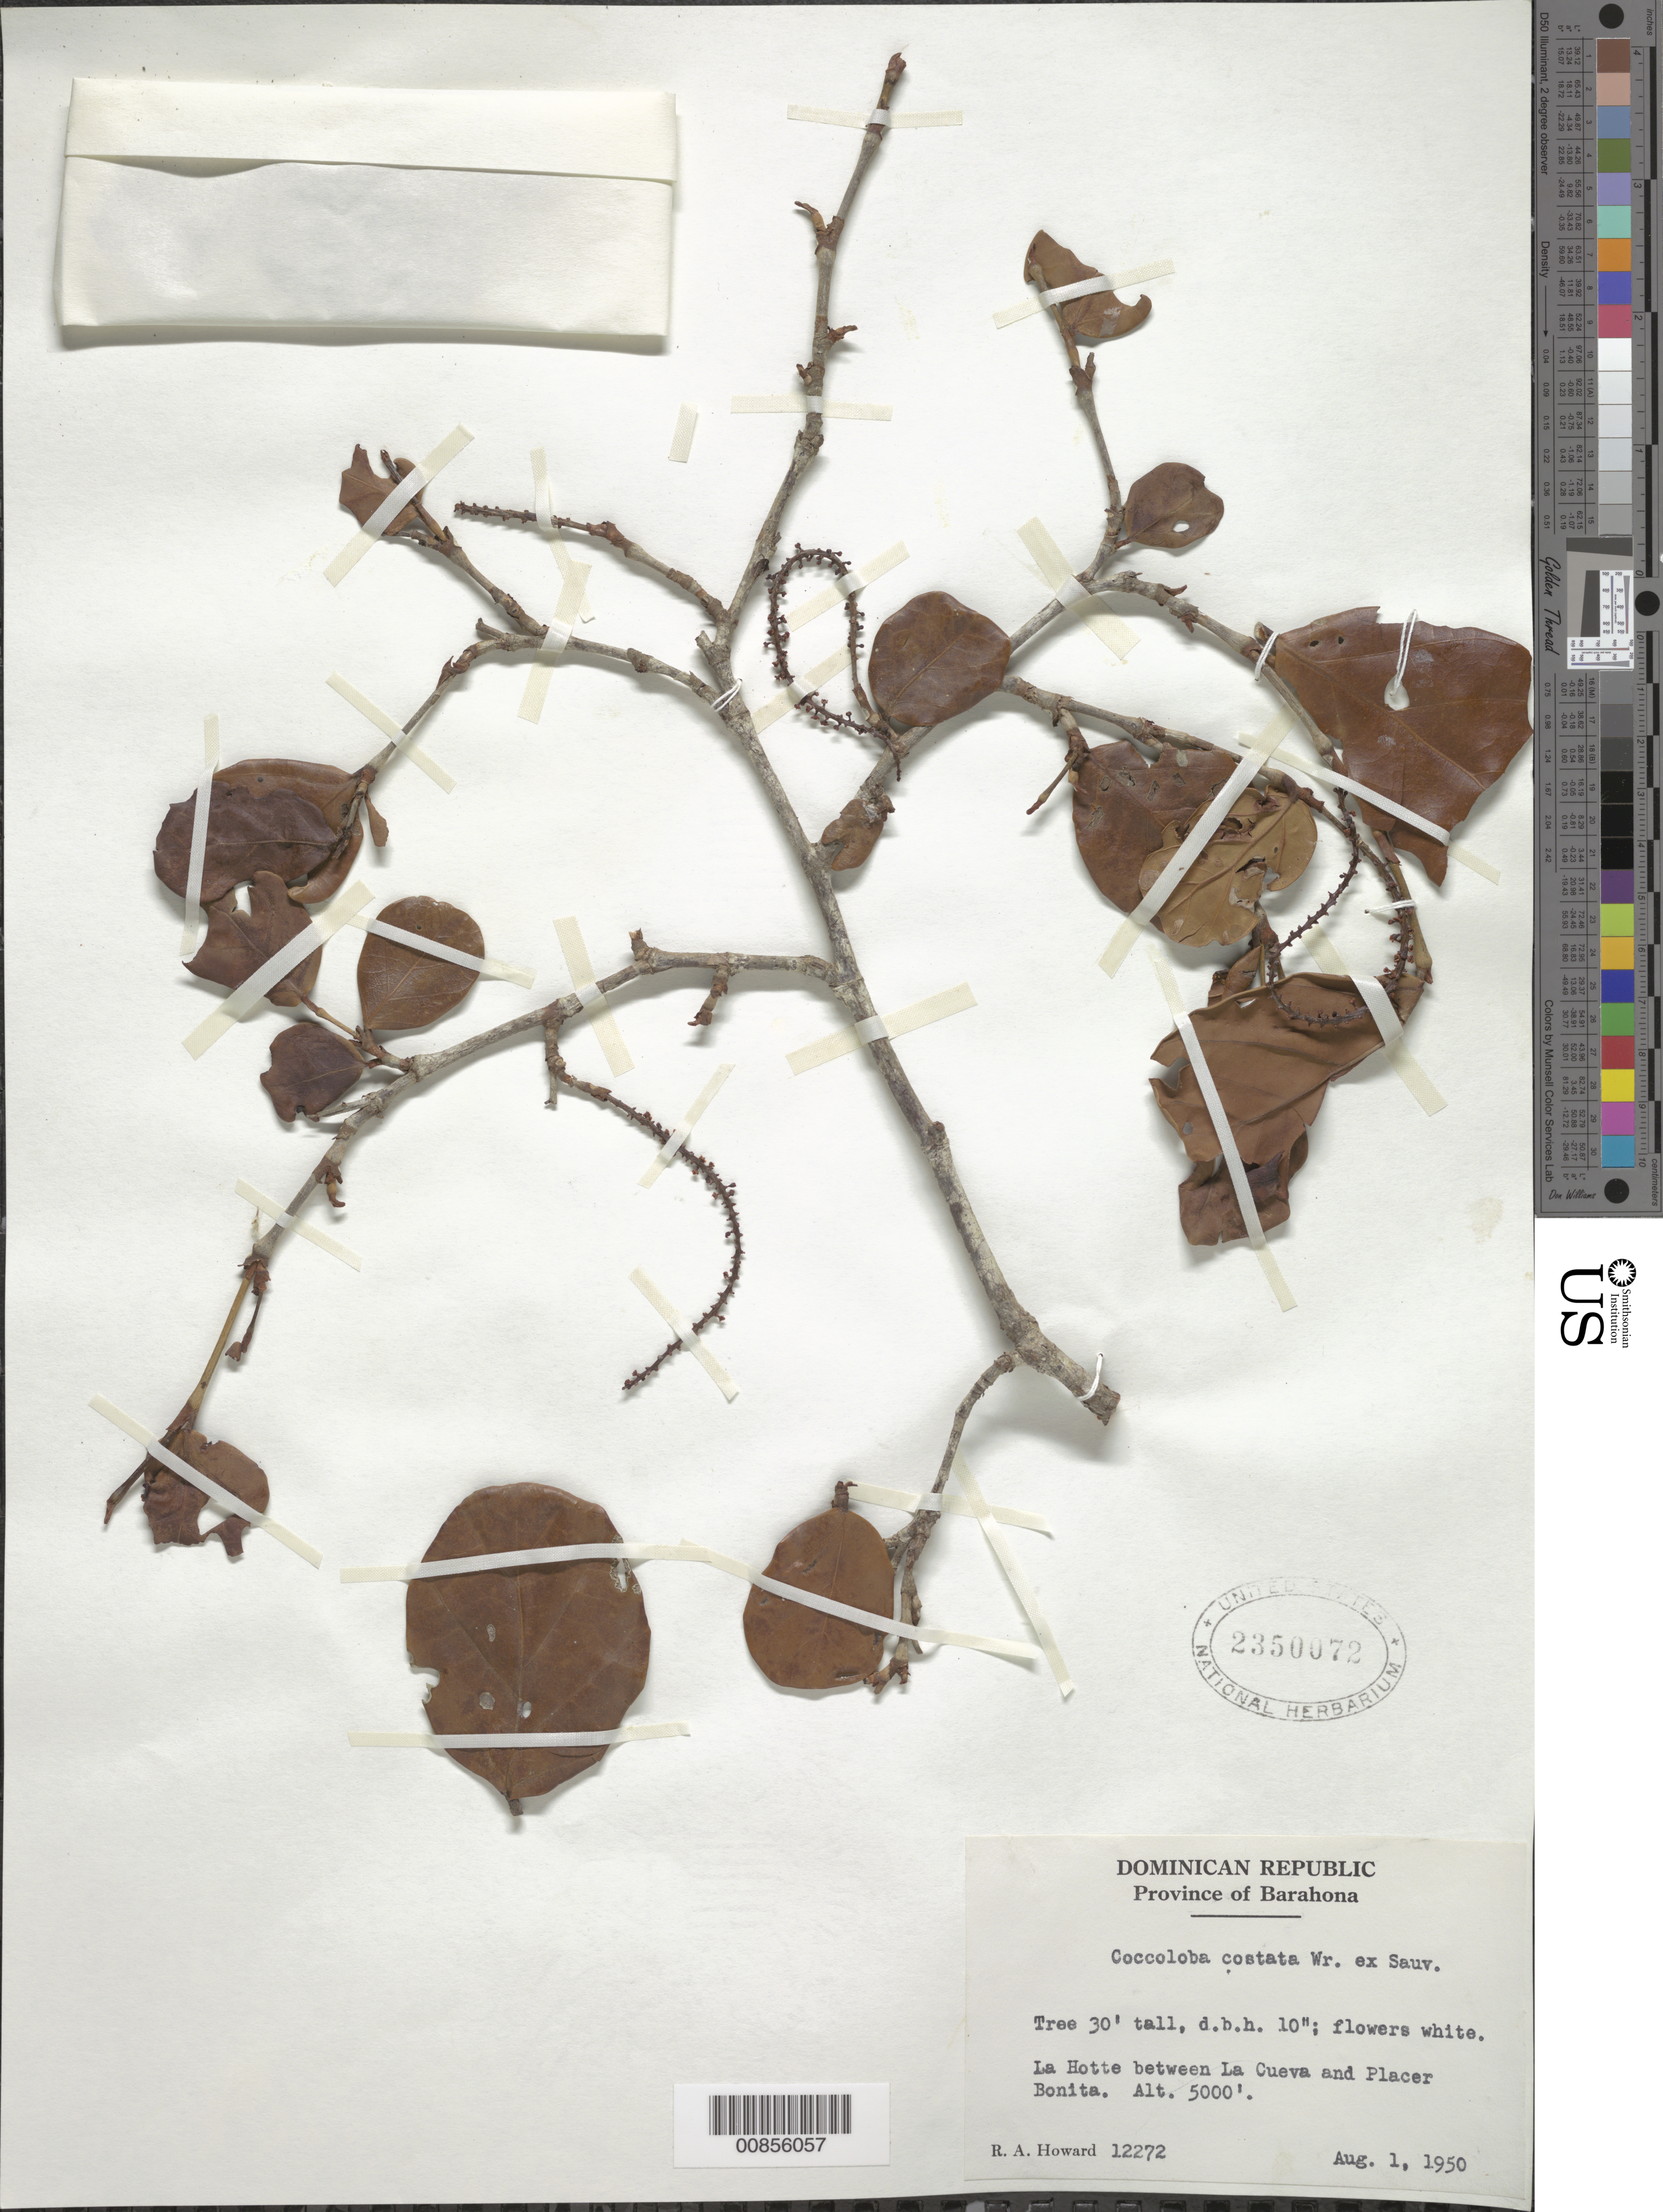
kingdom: Plantae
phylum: Tracheophyta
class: Magnoliopsida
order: Caryophyllales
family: Polygonaceae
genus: Coccoloba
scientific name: Coccoloba costata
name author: C. Wright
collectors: R. A. Howard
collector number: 12272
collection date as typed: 01 Aug 1950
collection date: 1950-08-01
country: Dominican Republic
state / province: Barahona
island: Hispaniola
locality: La Hotte between La Cueva and Placer Bonita.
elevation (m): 1524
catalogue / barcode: US 2350072